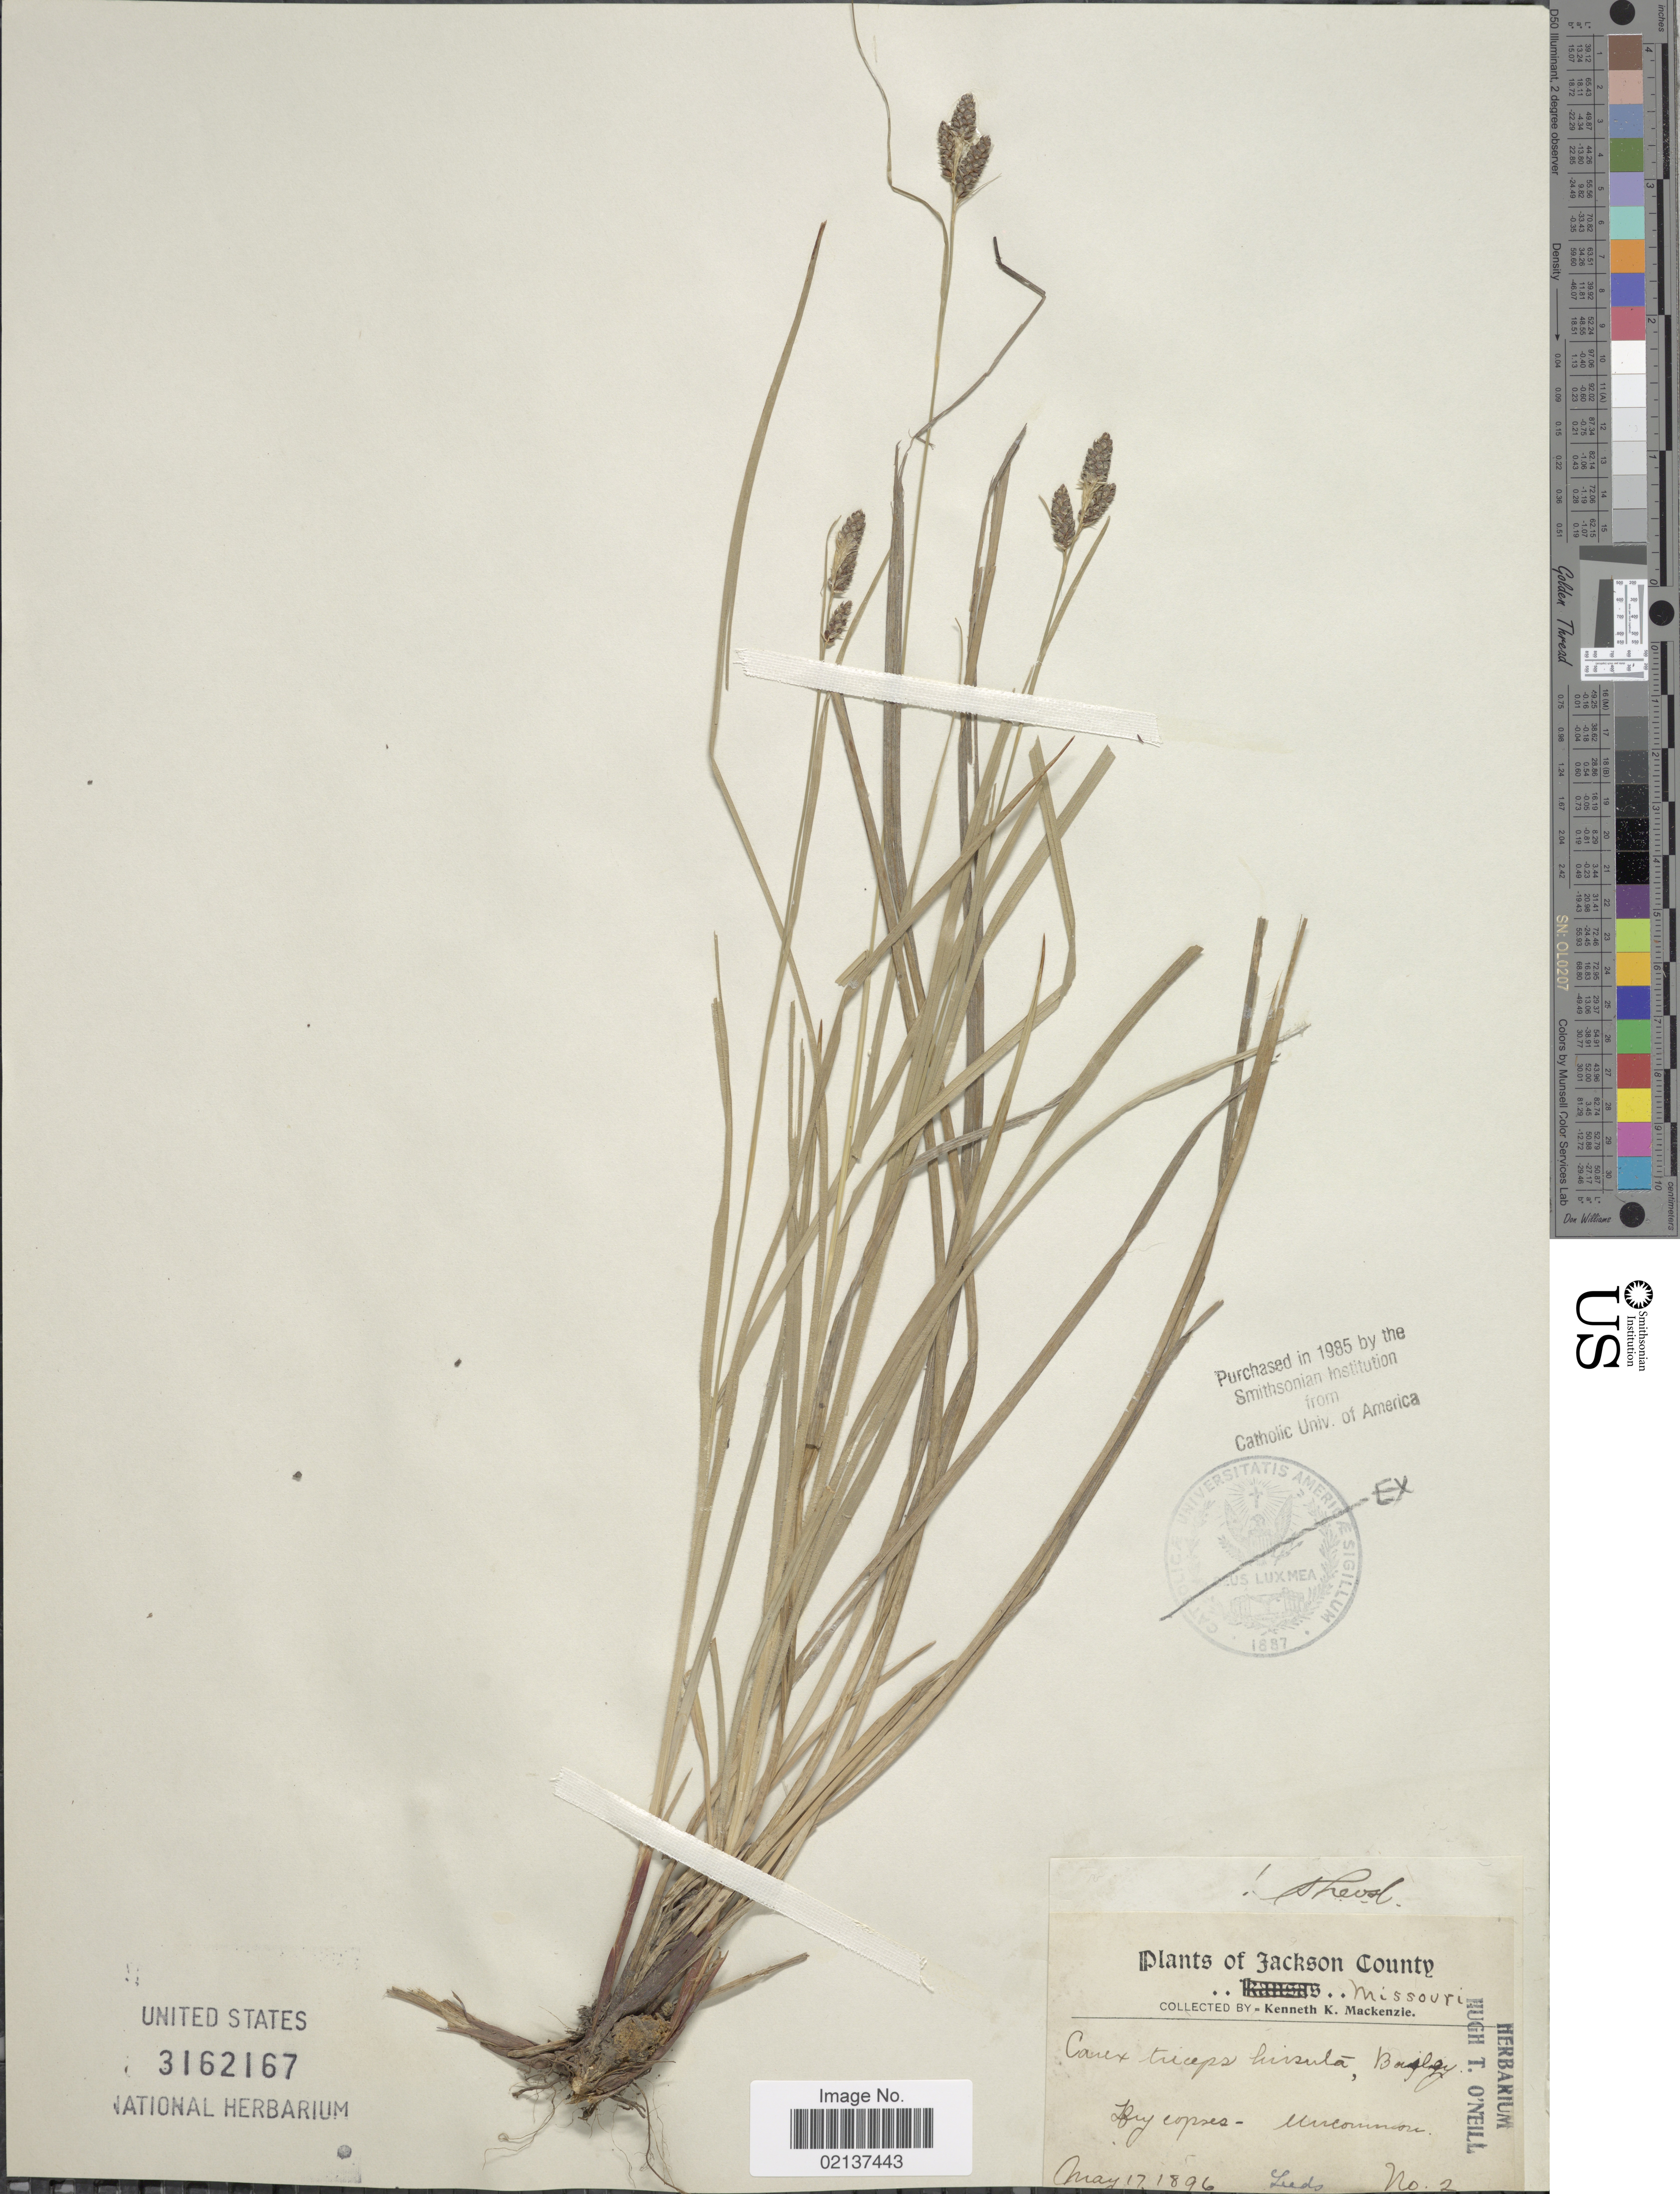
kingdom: Plantae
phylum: Tracheophyta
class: Liliopsida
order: Poales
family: Cyperaceae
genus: Carex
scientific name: Carex hirsutella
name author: Mack.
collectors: K. K. Mackenzie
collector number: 2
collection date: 1896-05-17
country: United States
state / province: Missouri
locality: Jackson County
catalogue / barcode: US 3162167